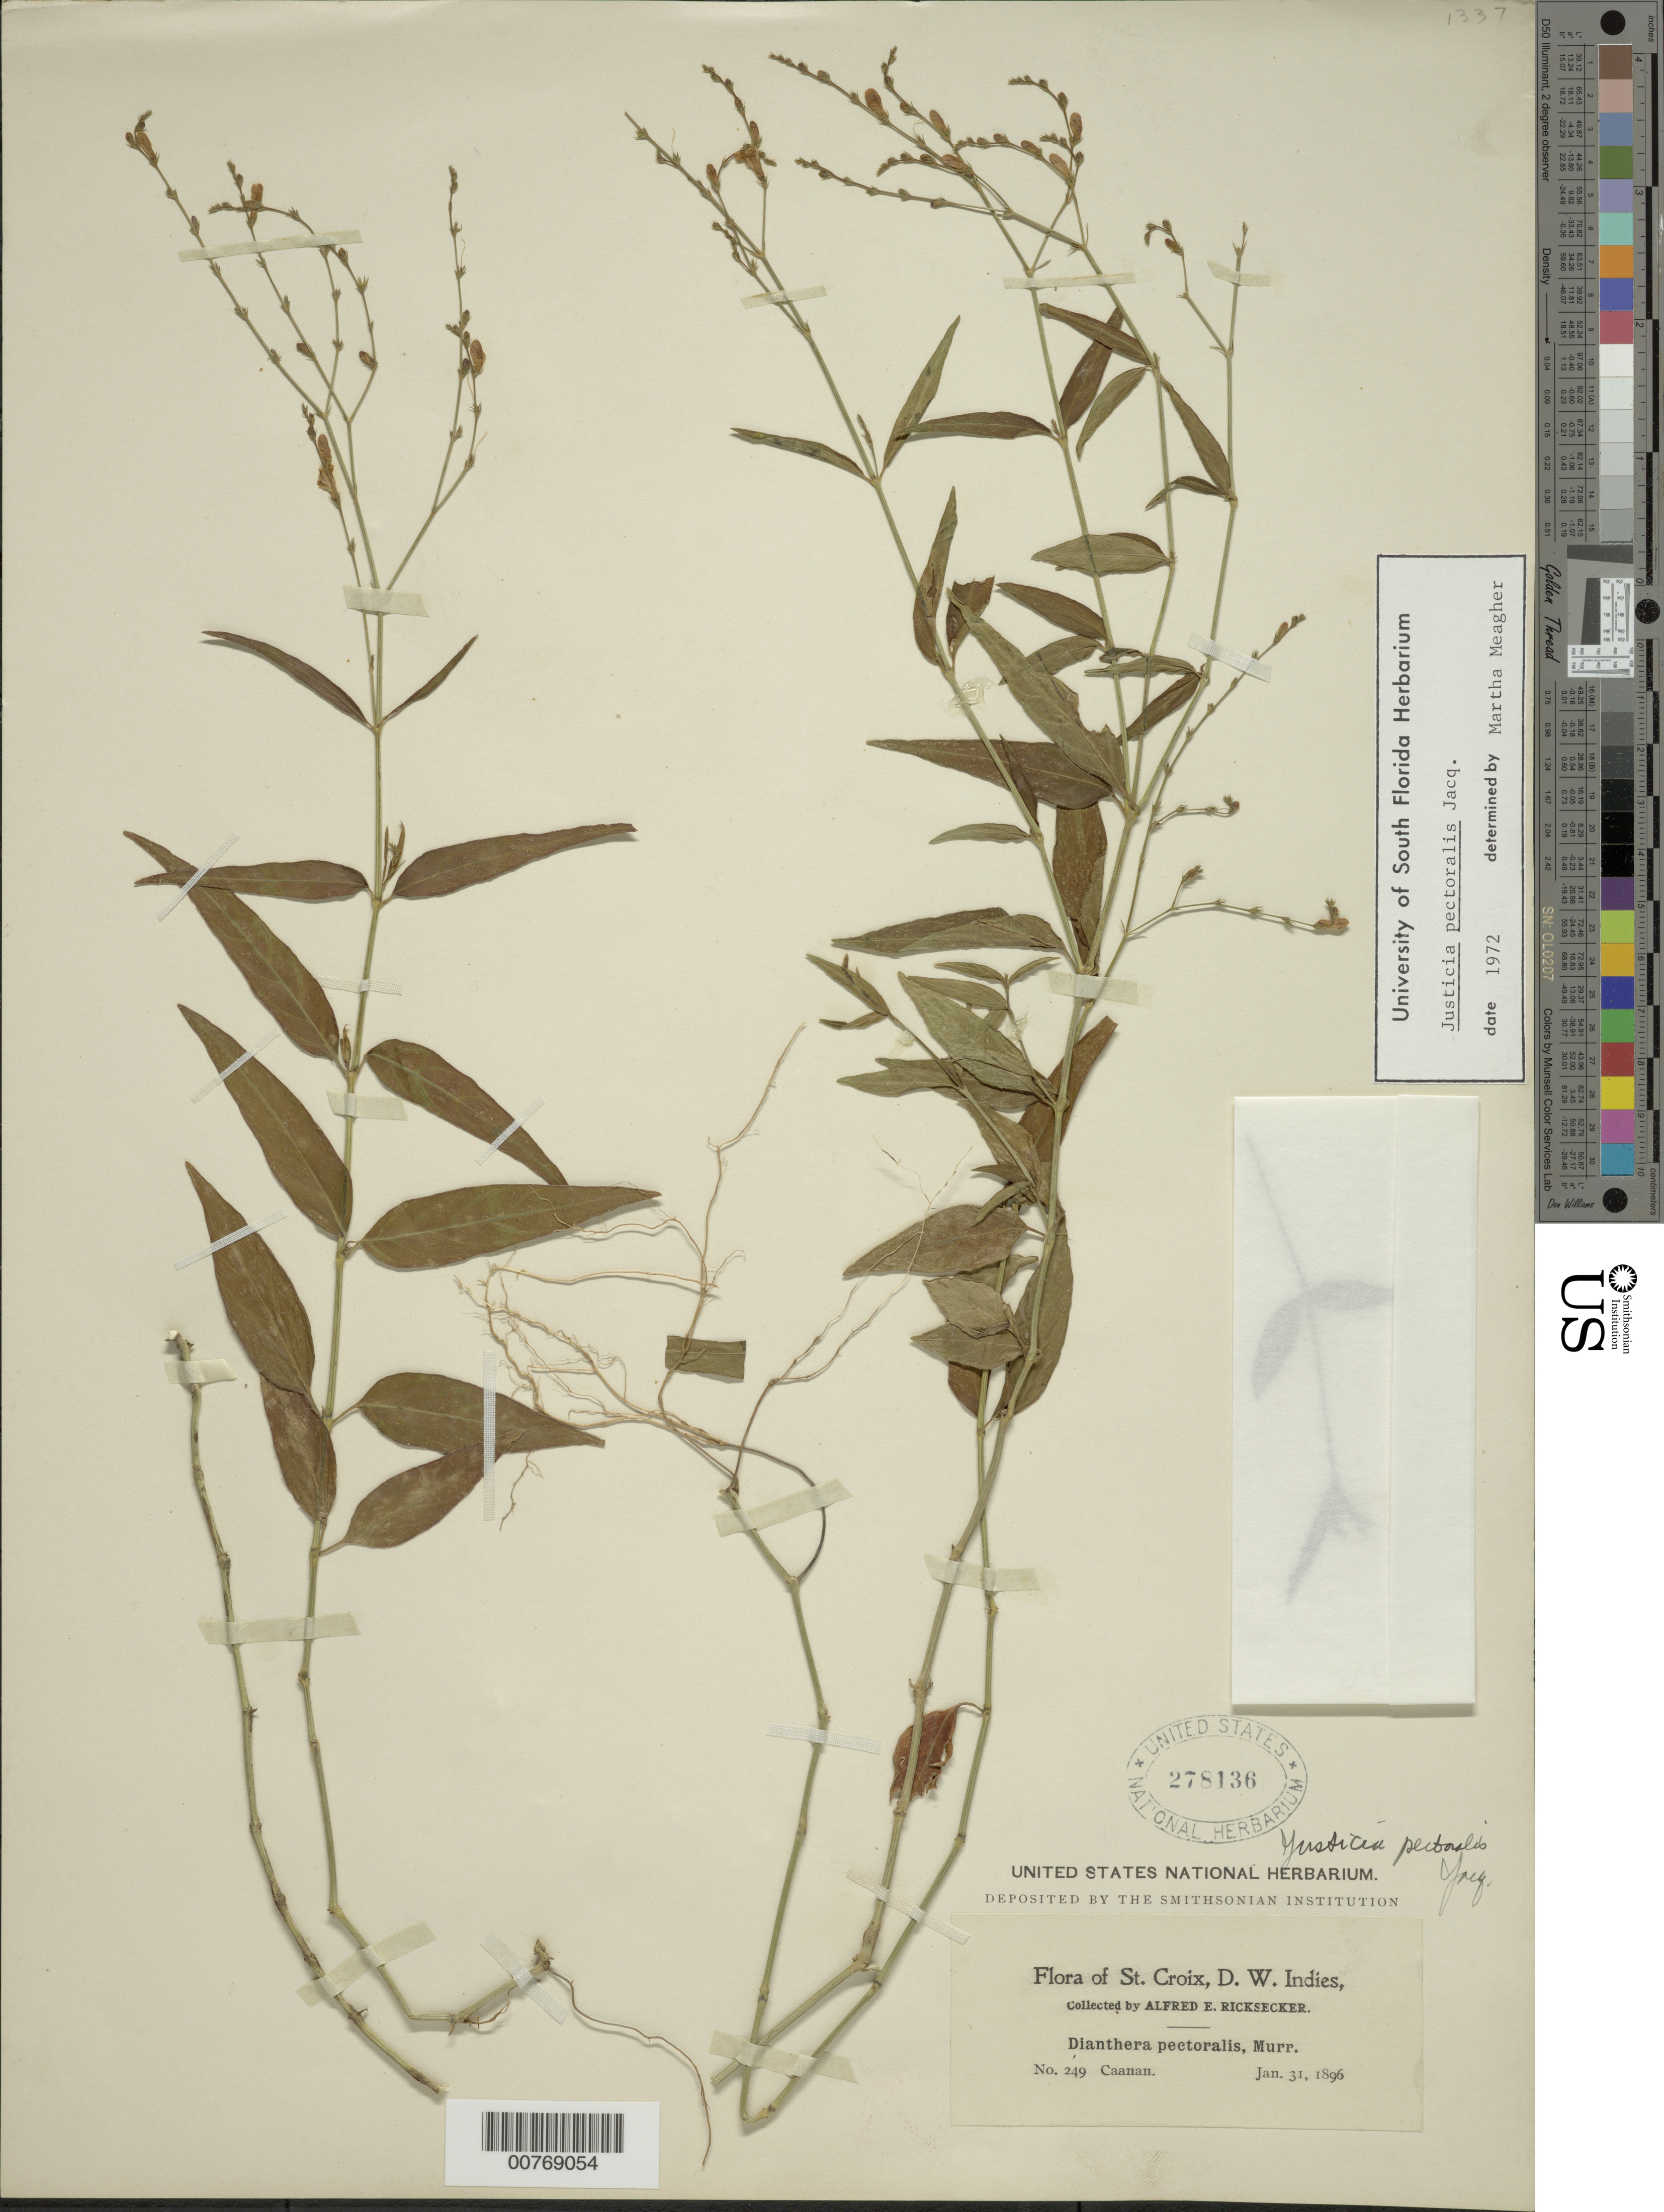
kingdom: Plantae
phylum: Tracheophyta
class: Magnoliopsida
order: Lamiales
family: Acanthaceae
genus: Justicia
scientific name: Justicia pectoralis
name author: Jacq.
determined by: Meagher, M.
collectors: A. E. Ricksecker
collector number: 249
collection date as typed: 31 Jan 1896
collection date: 1896-01-31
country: U.S. Virgin Islands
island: St. Croix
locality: Caanan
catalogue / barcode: US 278136